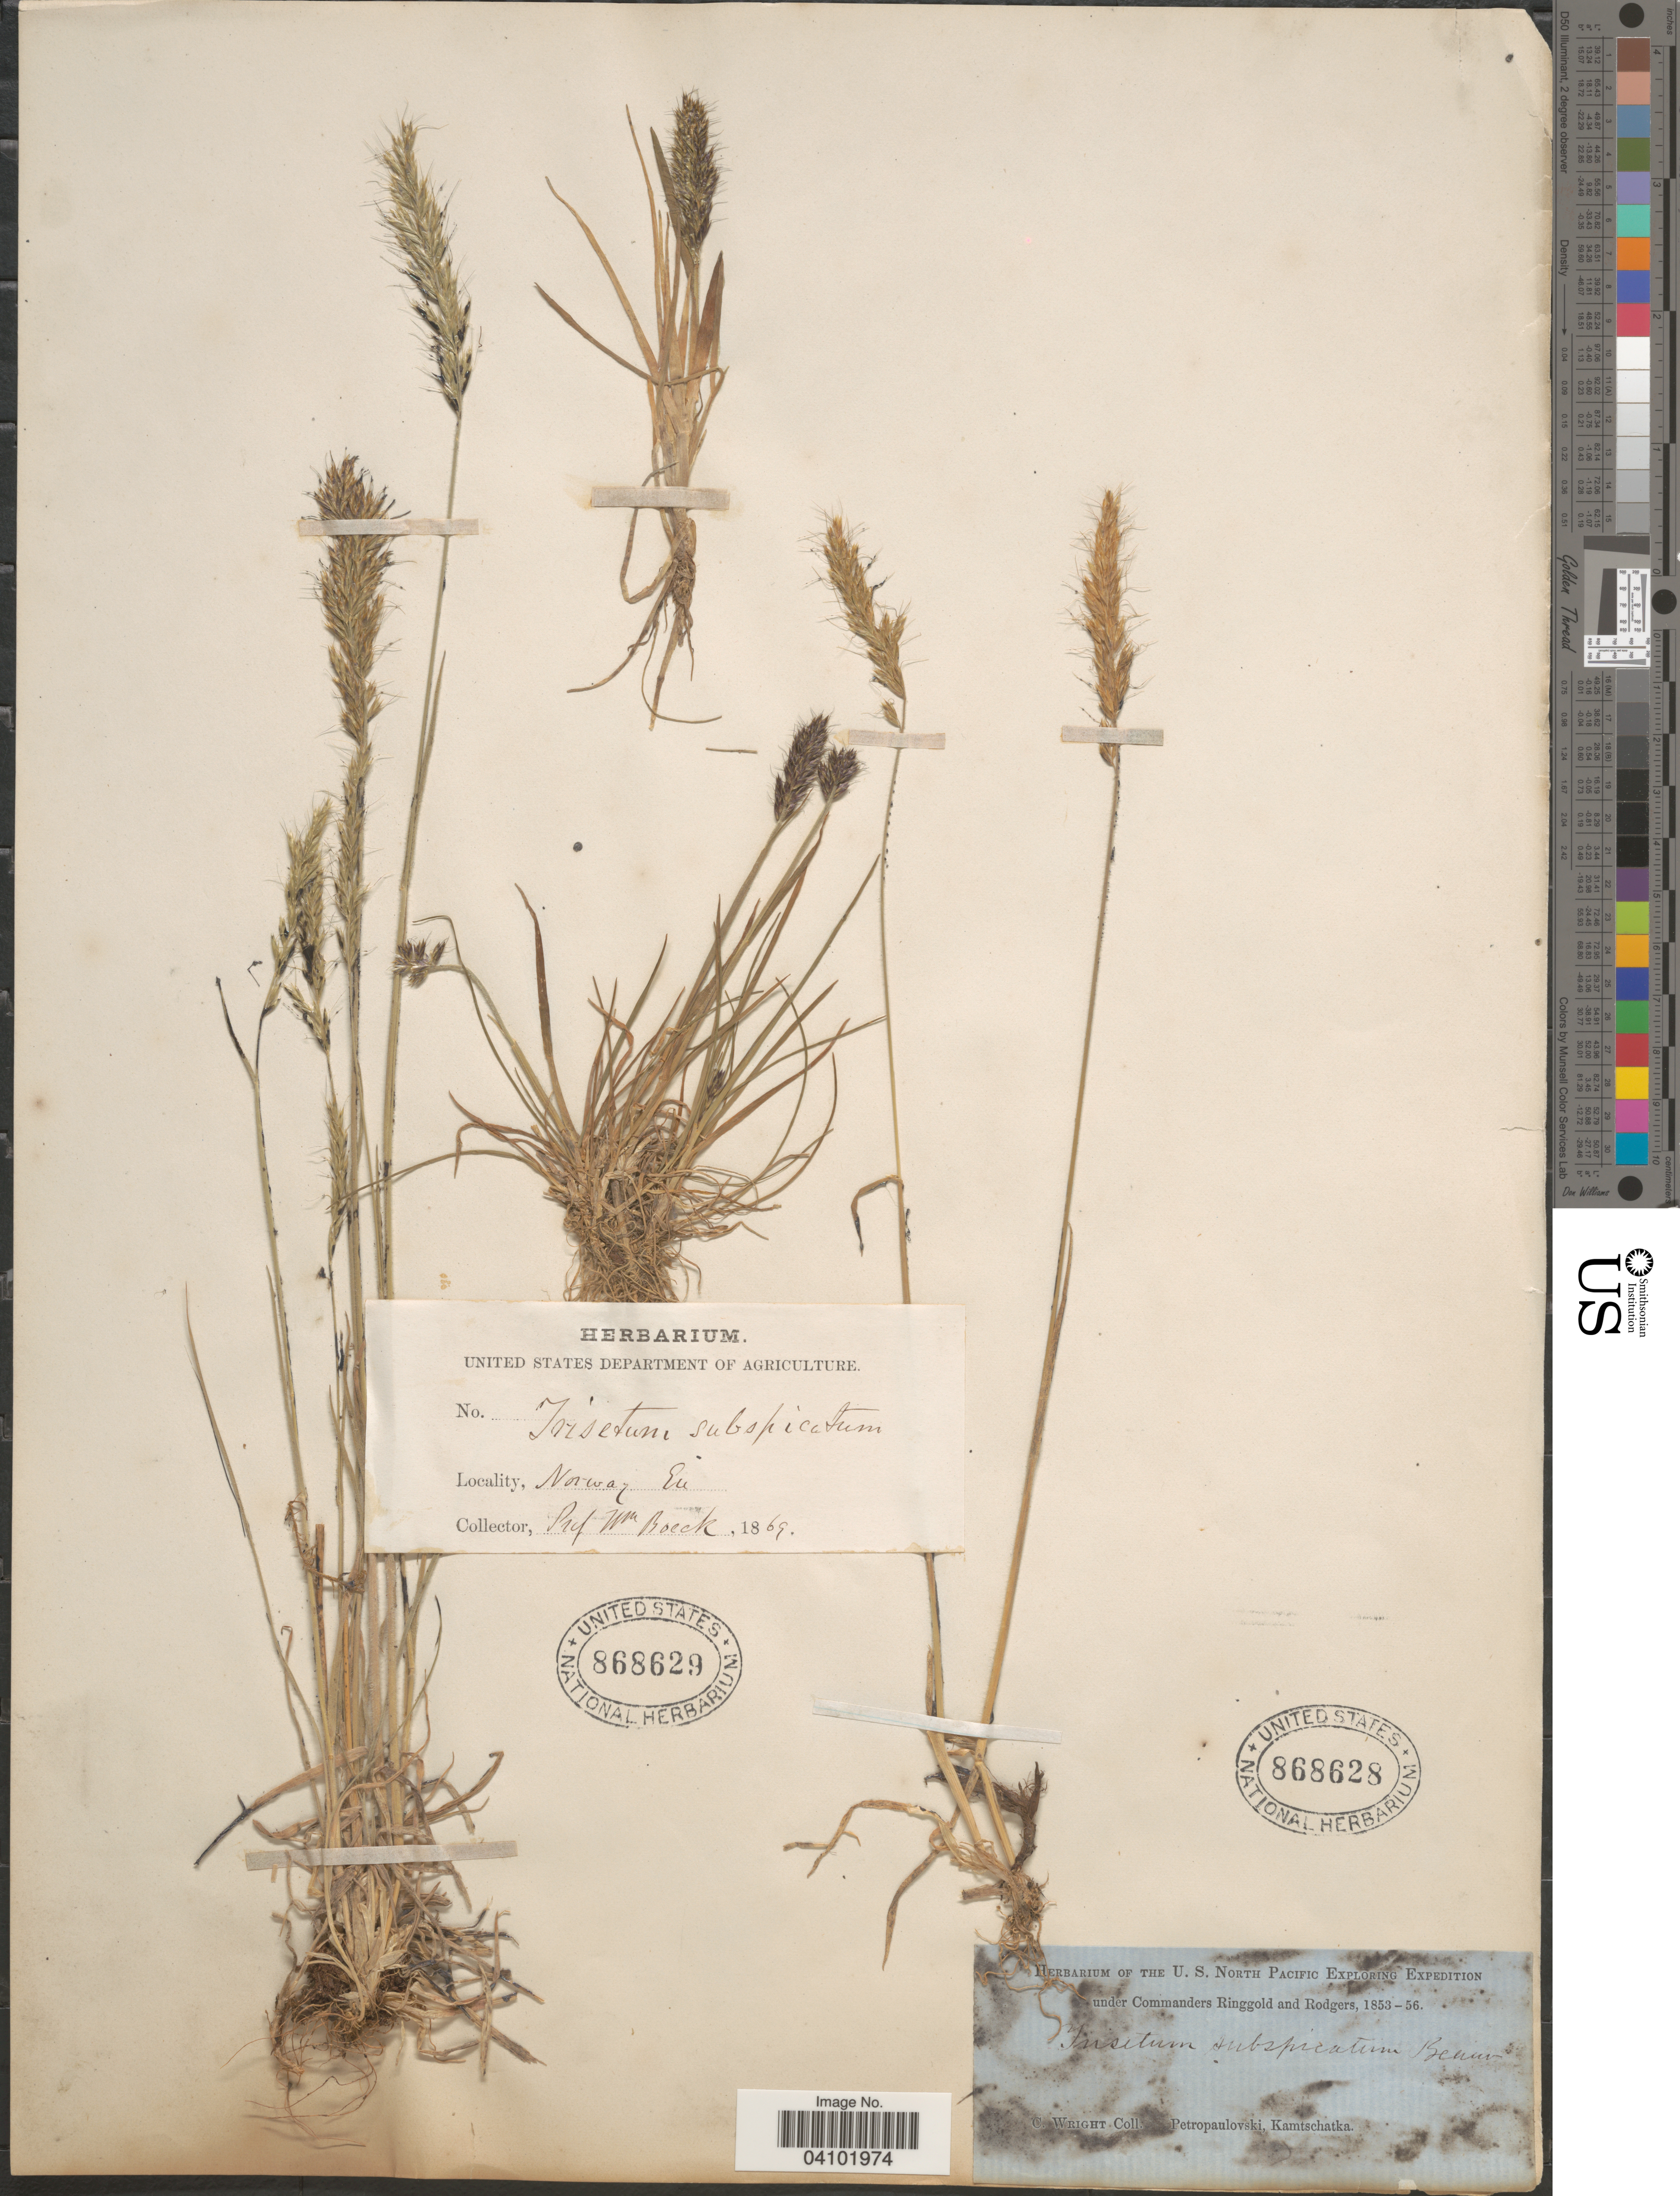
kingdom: Plantae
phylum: Tracheophyta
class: Liliopsida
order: Poales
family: Poaceae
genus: Koeleria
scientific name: Koeleria spicata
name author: (L.) Barberá et al.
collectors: C. Wright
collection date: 1853/1856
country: Russian Federation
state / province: Kamchatka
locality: U. S. North Pacific Exploring Expedition. Petropaulovski, Kamtschatka.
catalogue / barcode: US 868628